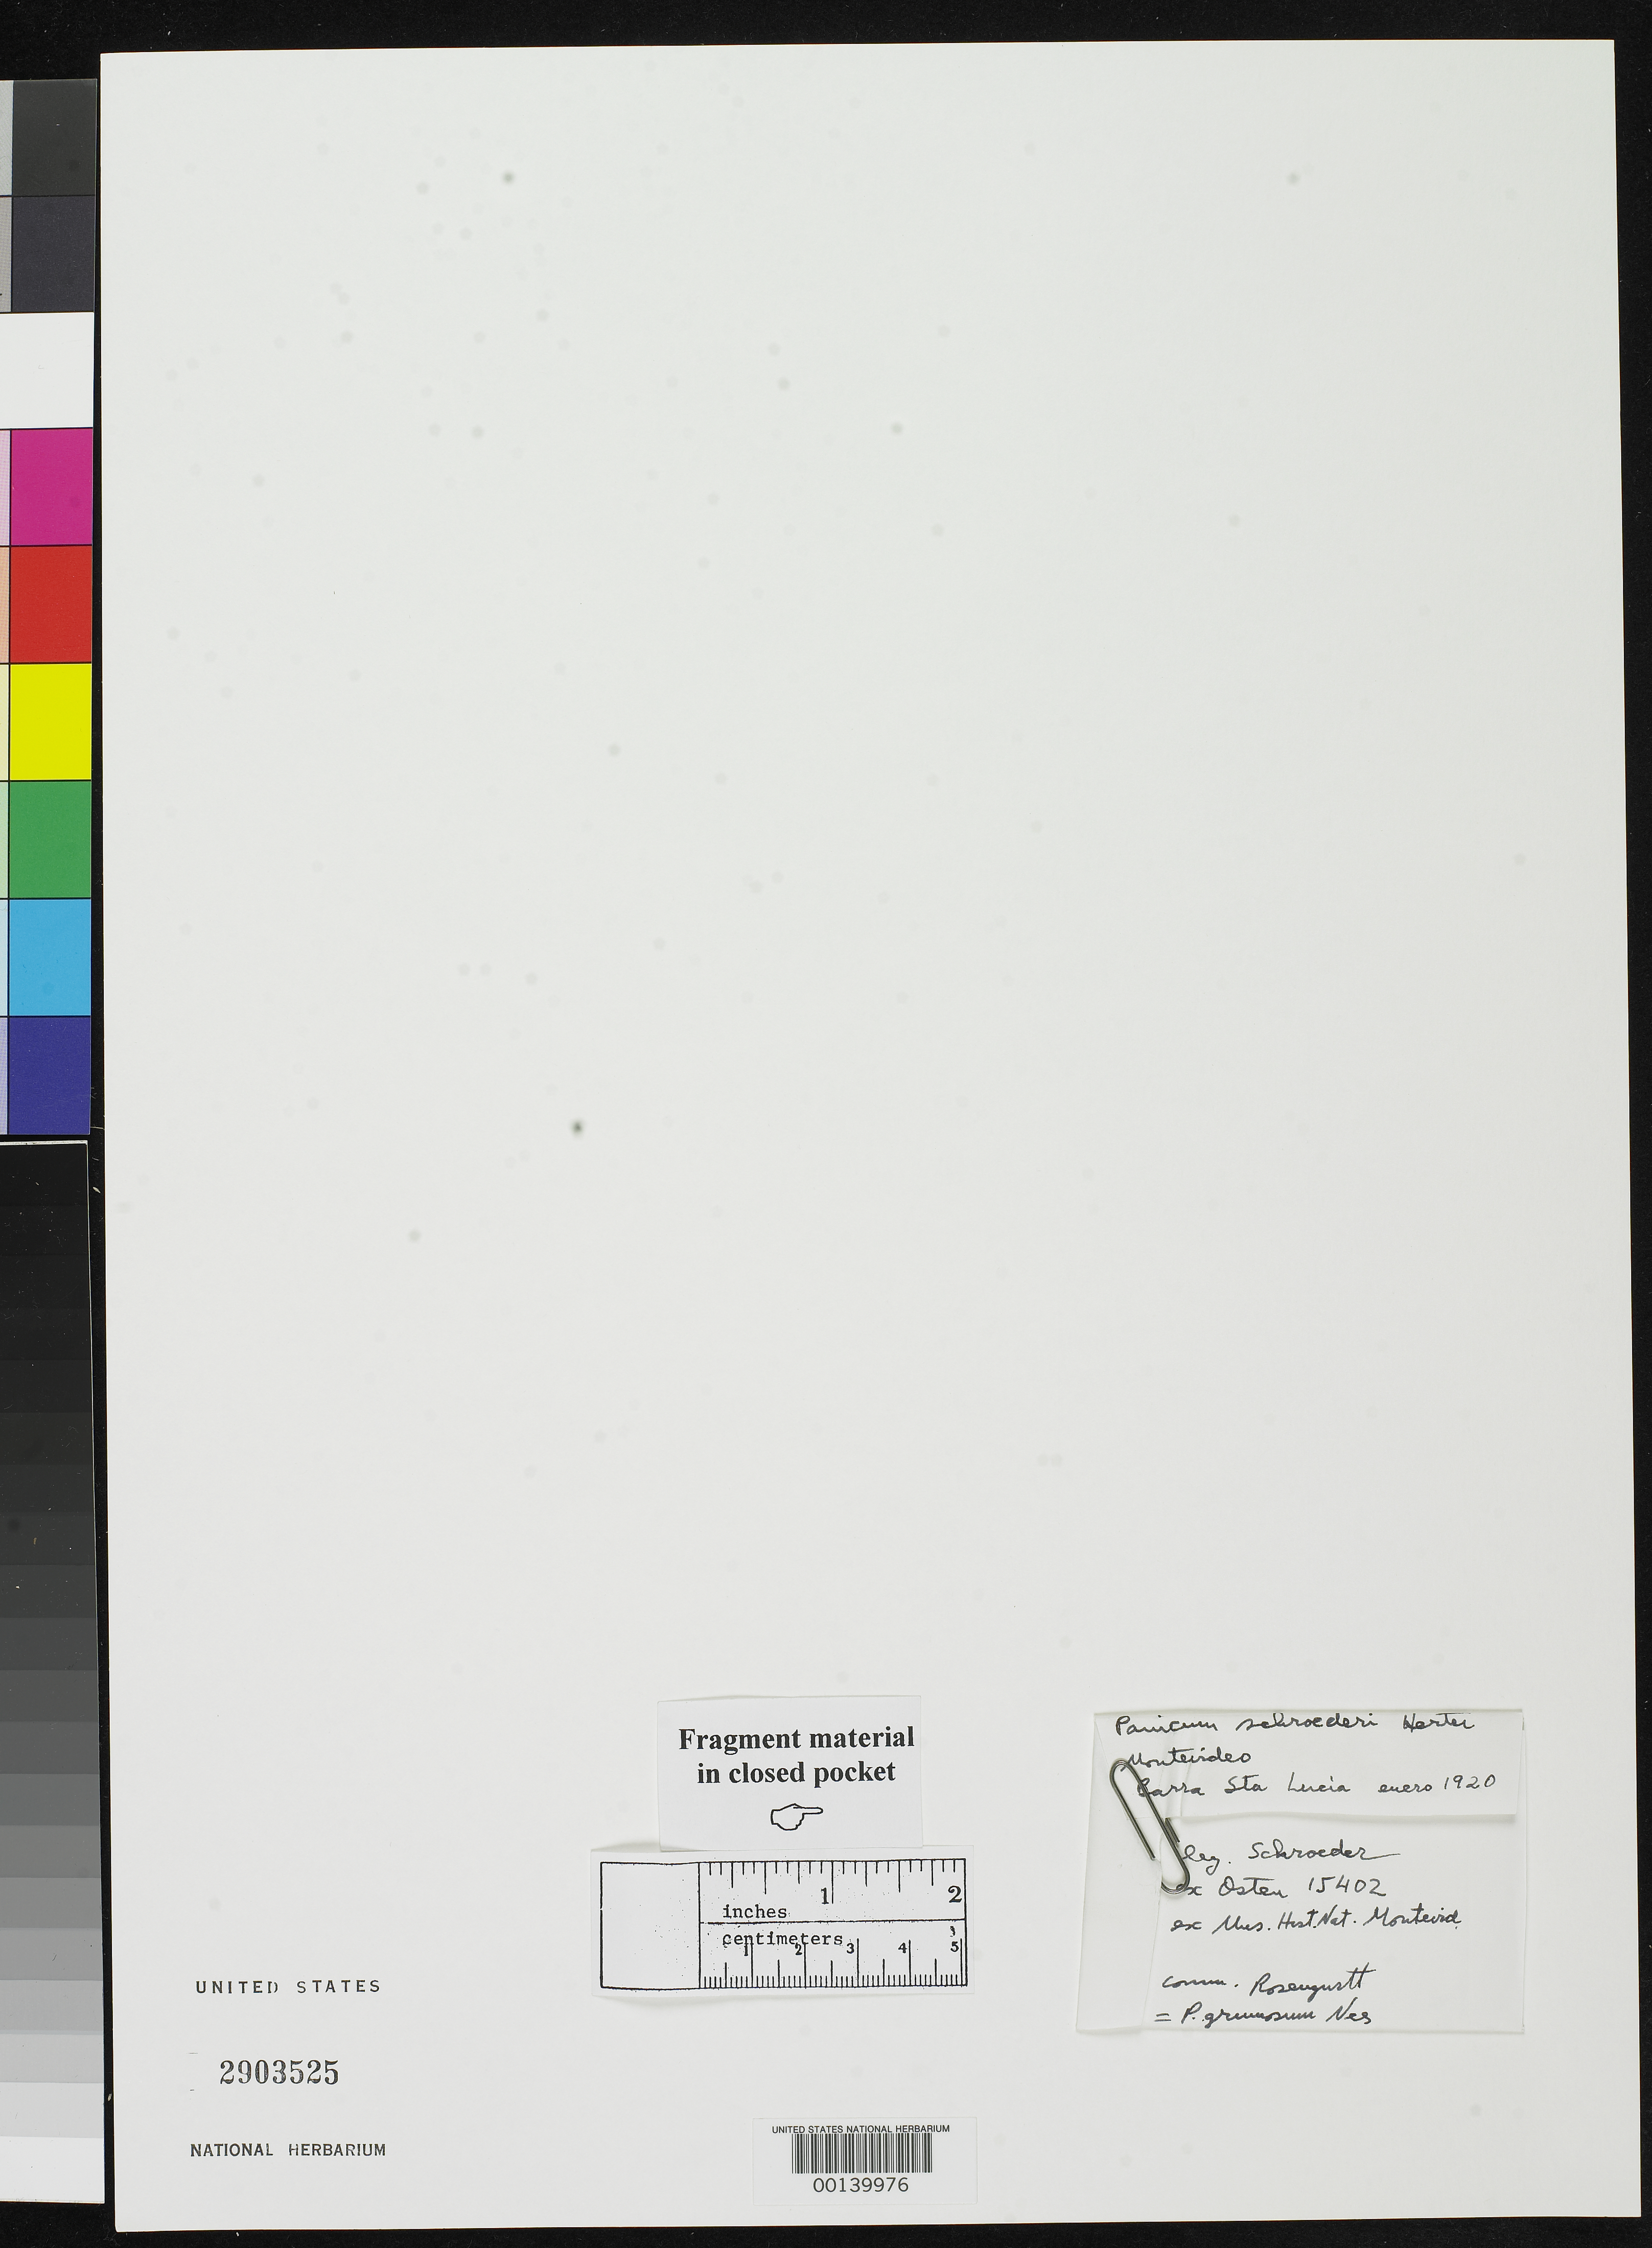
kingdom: Plantae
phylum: Tracheophyta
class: Liliopsida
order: Poales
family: Poaceae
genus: Panicum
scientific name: Panicum schroederi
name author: Herter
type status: Type Fragment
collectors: R. Schroeder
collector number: Osten 15402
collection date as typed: Jan 1920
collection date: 1920-01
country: Uruguay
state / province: Montevideo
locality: Barra Santa Lucia.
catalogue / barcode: US 2903525